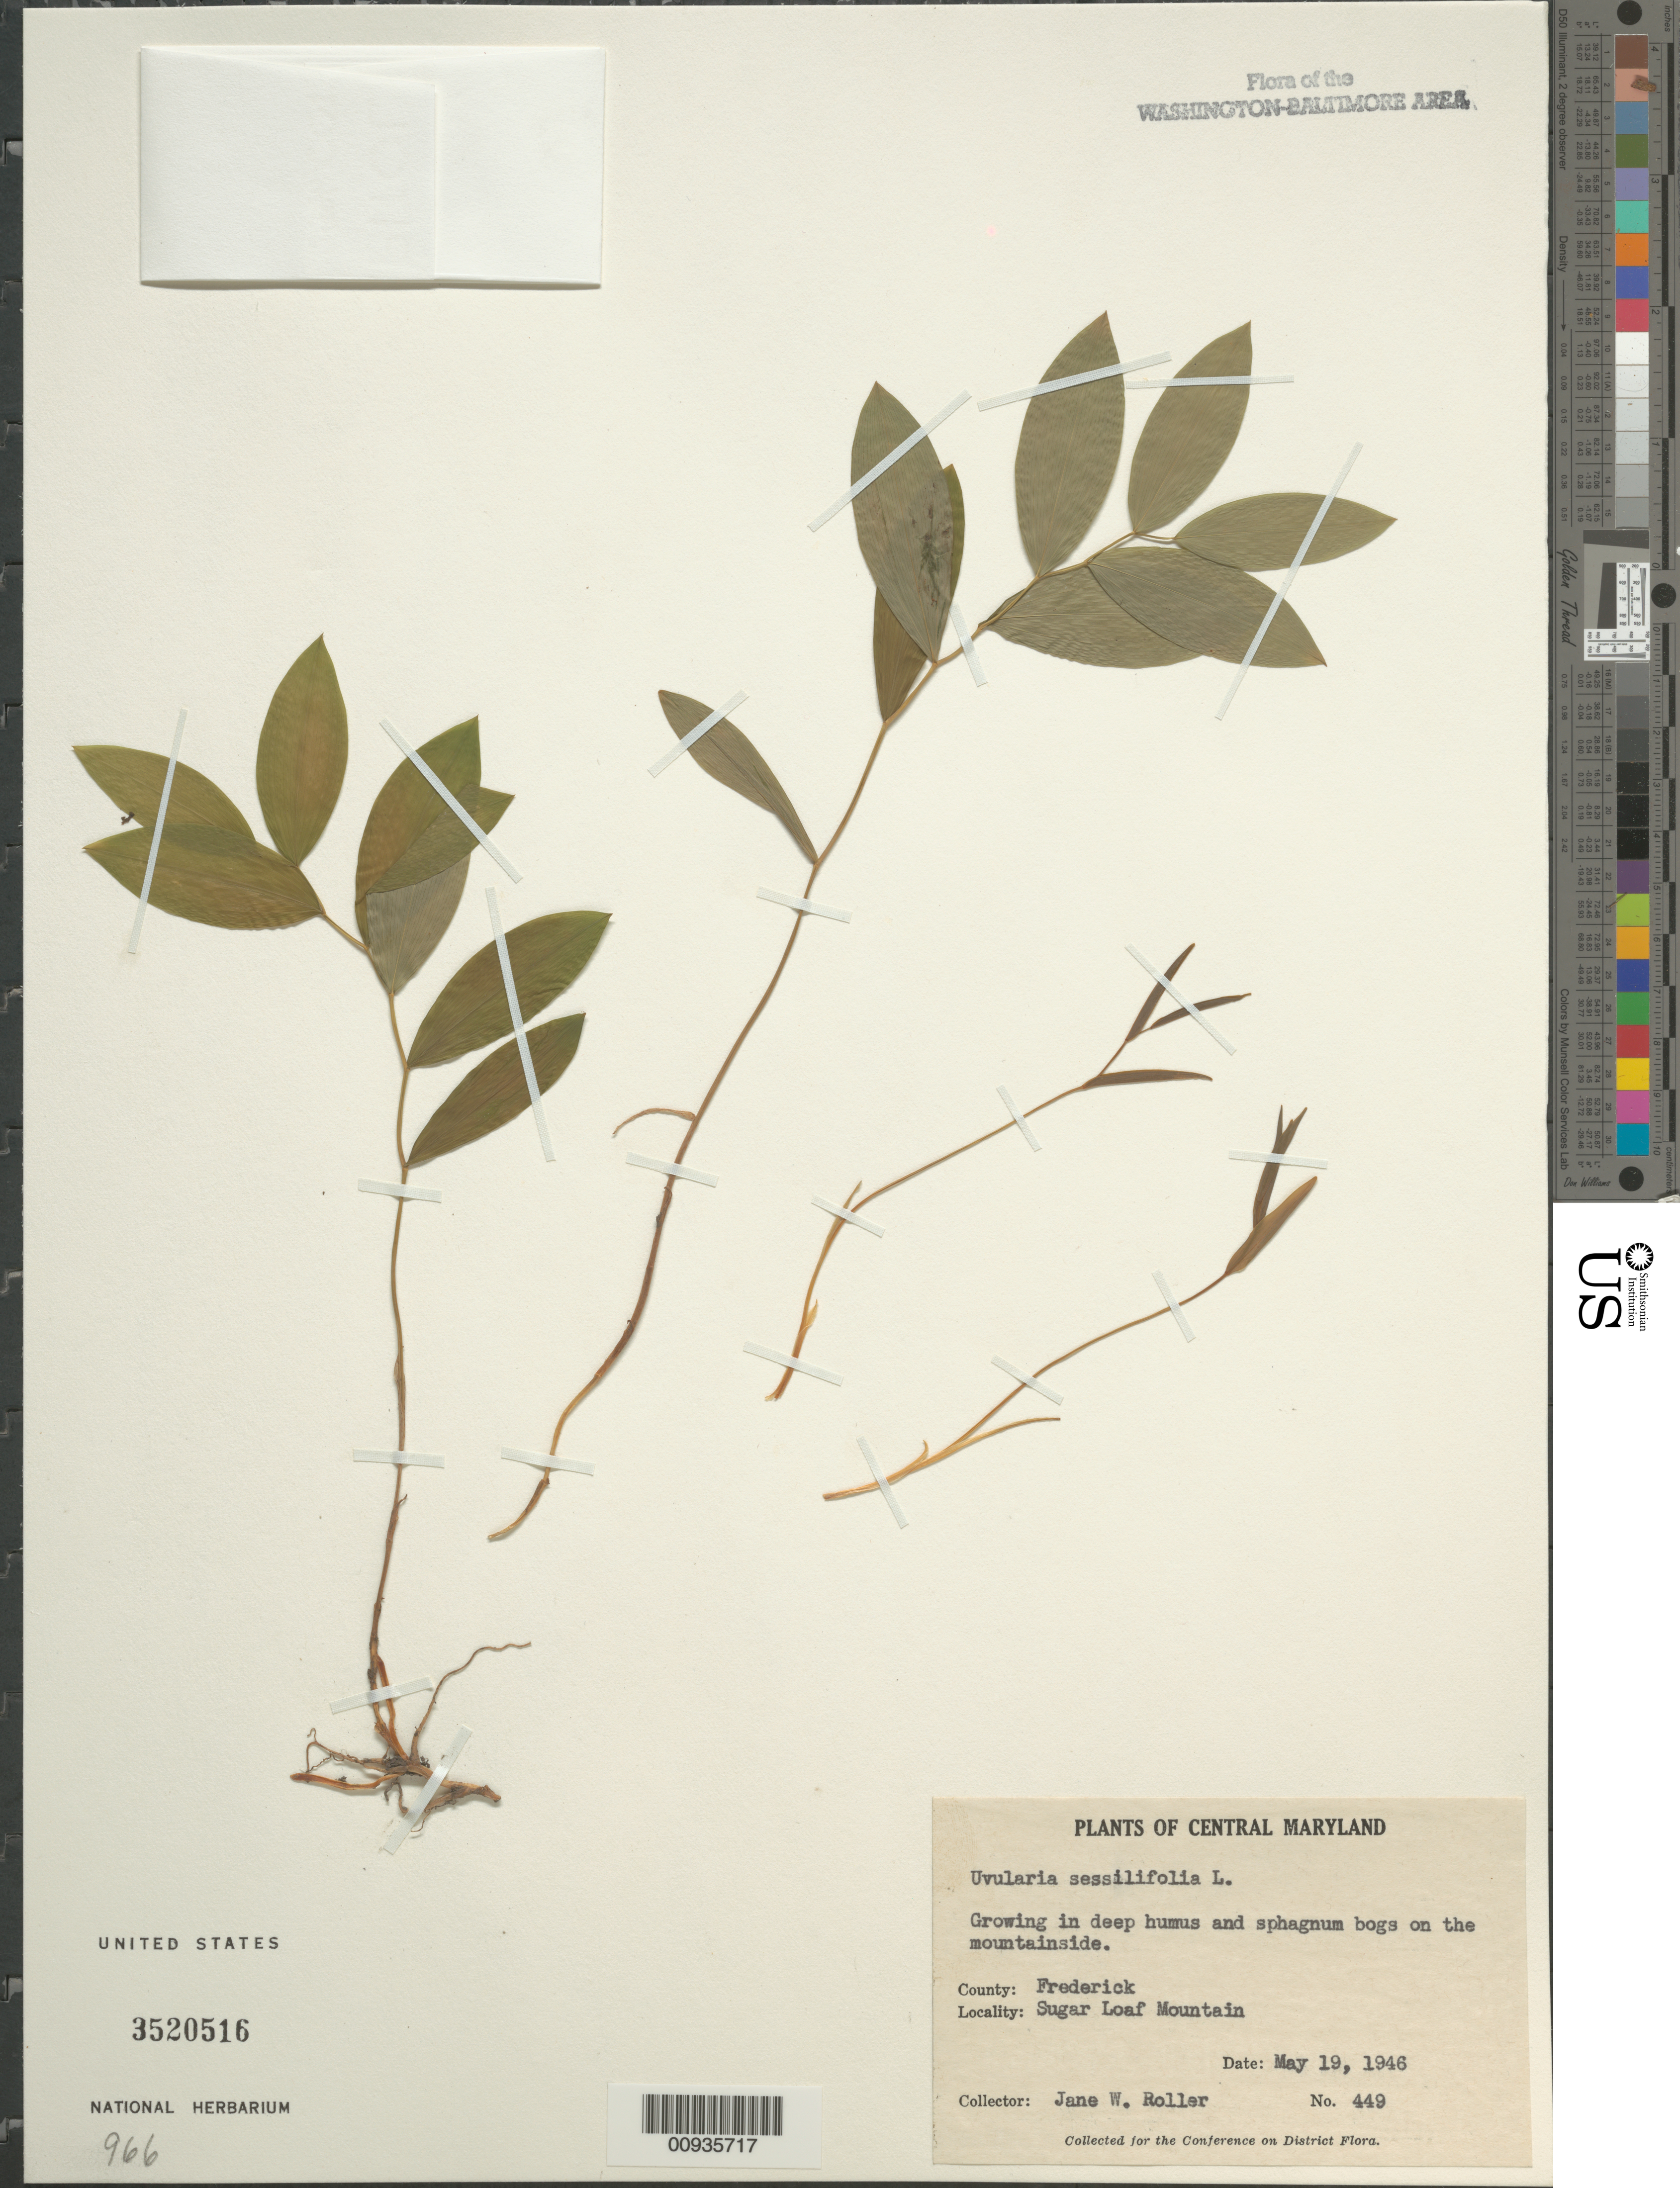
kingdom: Plantae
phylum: Tracheophyta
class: Liliopsida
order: Liliales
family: Colchicaceae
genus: Uvularia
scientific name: Uvularia sessilifolia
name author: L.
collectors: J. W. Roller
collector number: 449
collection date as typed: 19 May 1946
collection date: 1946-05-19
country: United States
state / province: Maryland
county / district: Frederick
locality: Sugar Loaf Mountain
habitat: Mountainside. In deep humus.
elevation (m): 183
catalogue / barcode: US 3520516